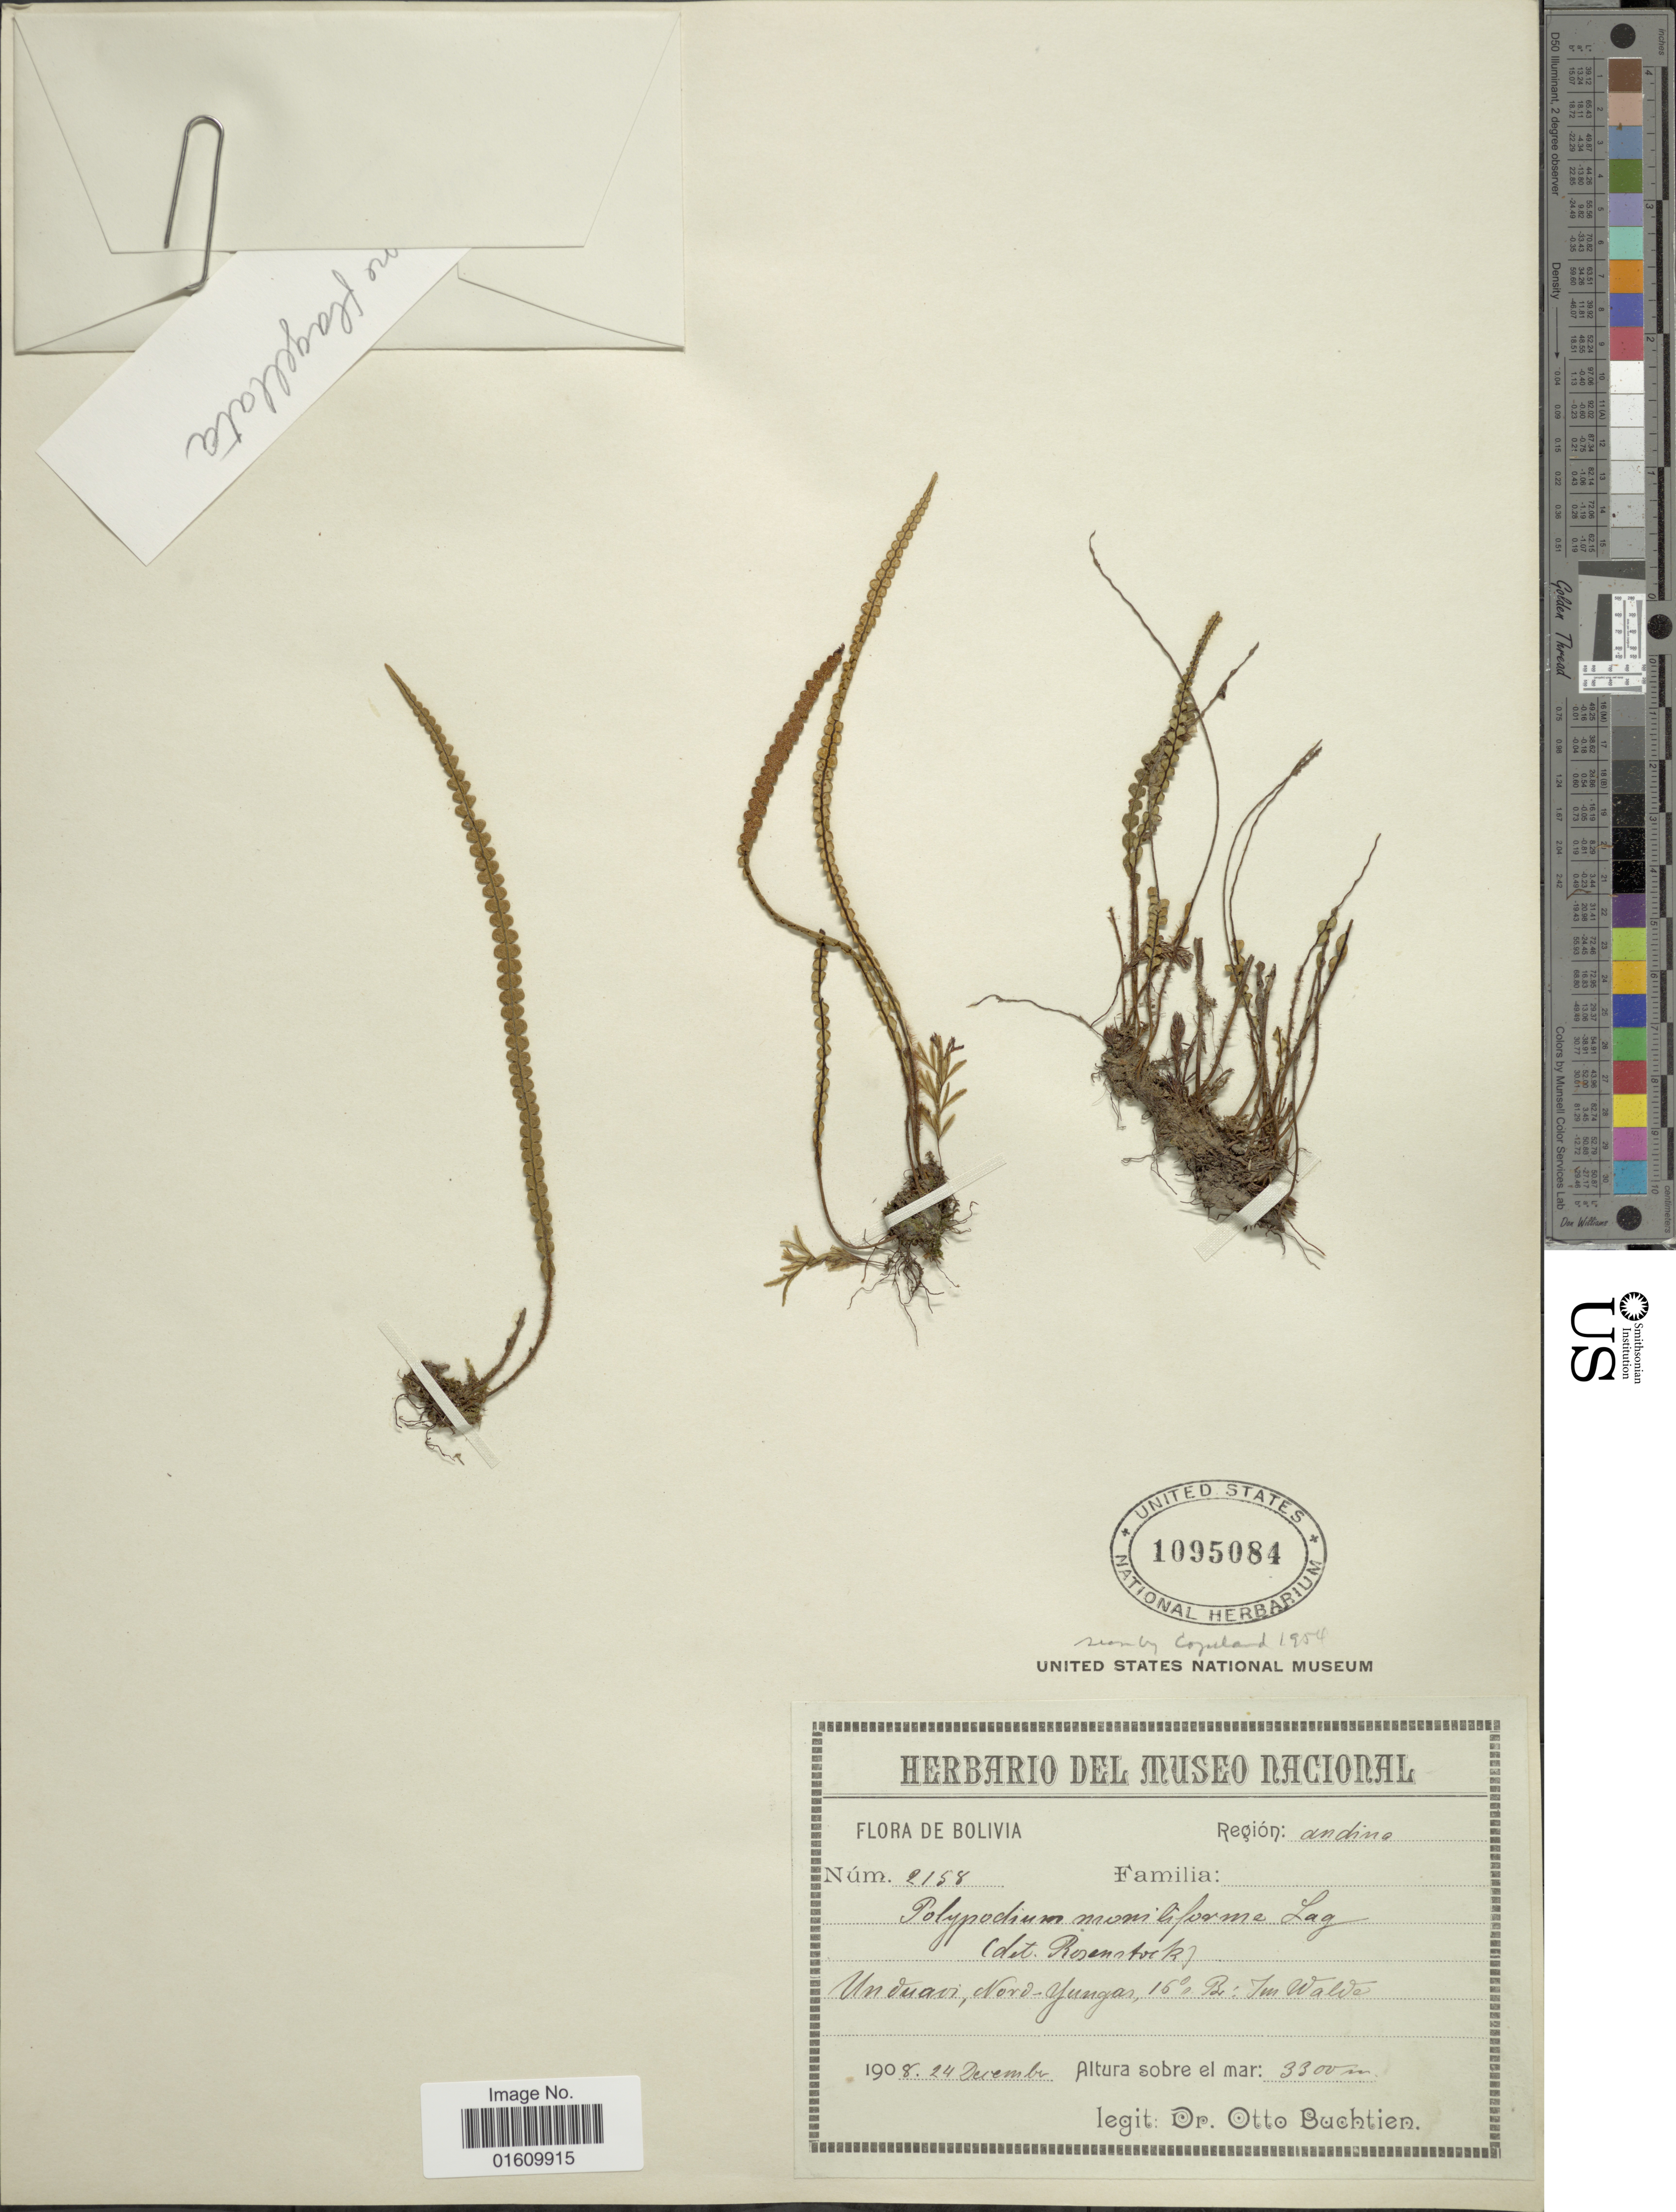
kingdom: Plantae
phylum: Tracheophyta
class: Polypodiopsida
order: Polypodiales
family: Polypodiaceae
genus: Melpomene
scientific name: Melpomene flagellata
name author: Lehnert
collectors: O. Buchtien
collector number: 2158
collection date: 1908-12-24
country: Bolivia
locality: Region Andina, Unduavi, Nord - Yungas.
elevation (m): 3300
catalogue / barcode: US 1095084